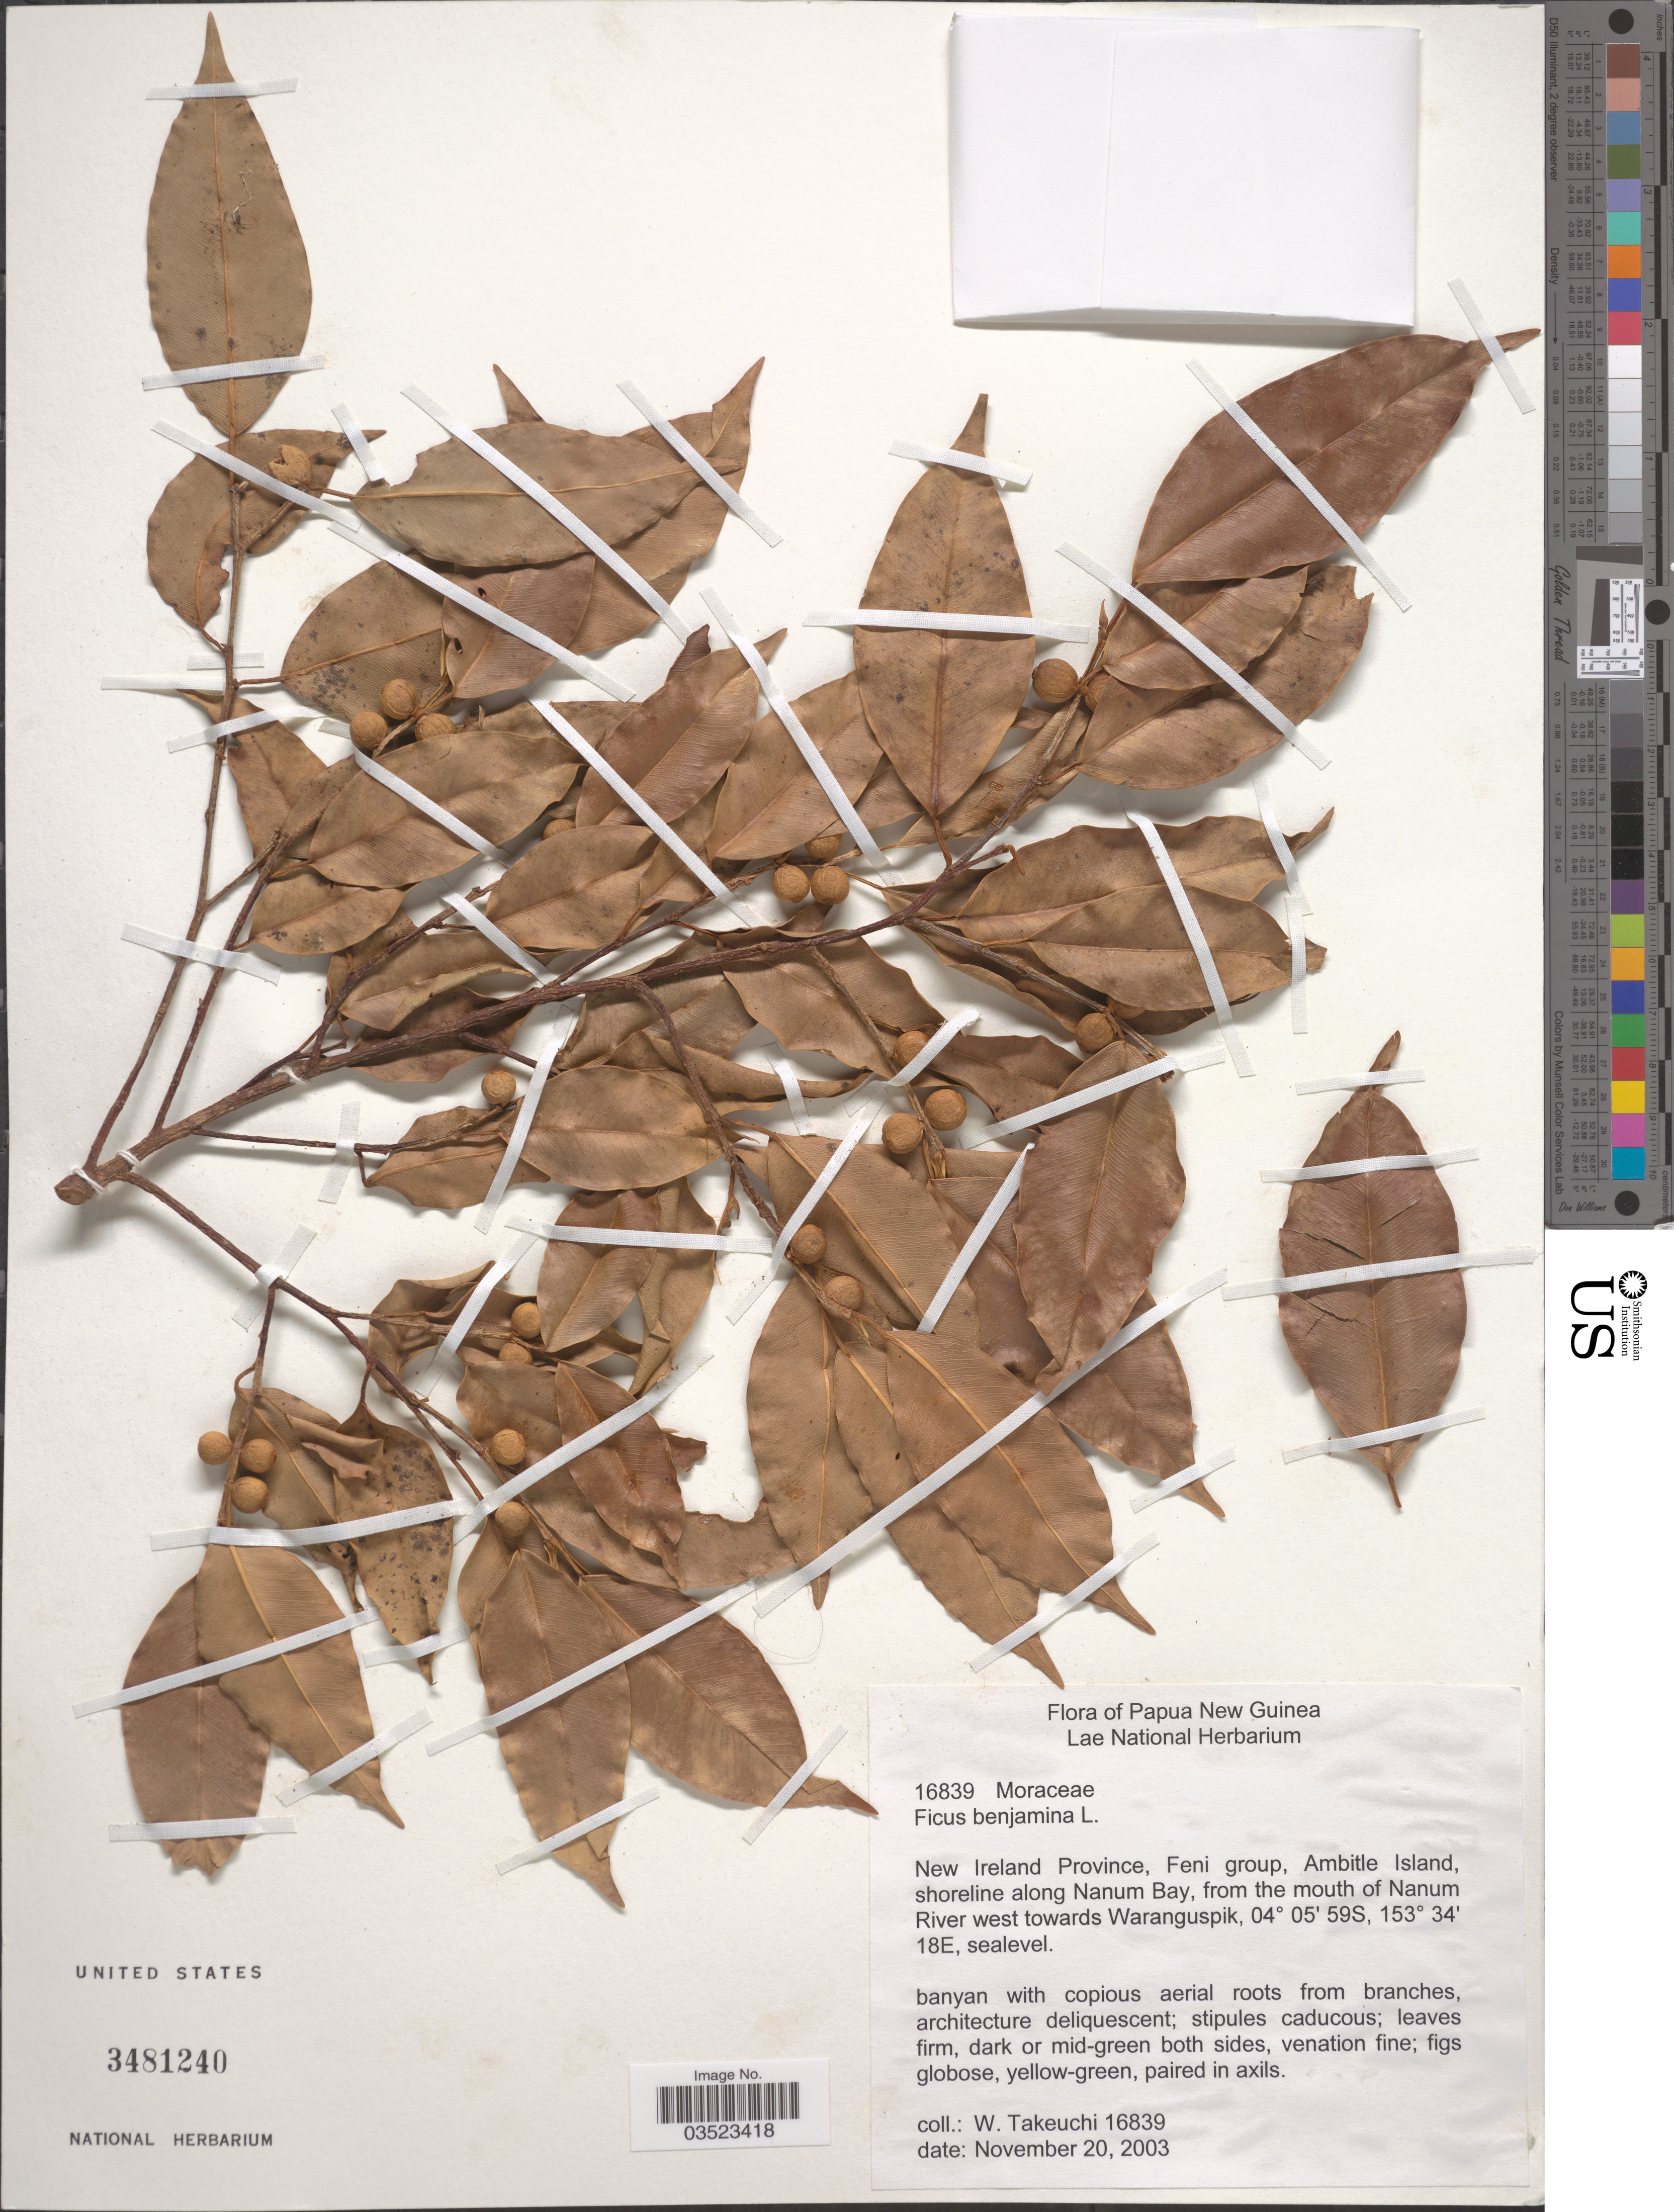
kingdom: Plantae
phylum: Tracheophyta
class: Magnoliopsida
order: Rosales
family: Moraceae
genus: Ficus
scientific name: Ficus benjamina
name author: L.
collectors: W. Takeuchi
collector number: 16839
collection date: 2003-11-20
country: Papua New Guinea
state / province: New Ireland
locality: Feni group, Ambitle Island, shoreline along Nanun Bay, from the mouth of Nanum River west towards Waranguspik.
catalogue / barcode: US 3481240